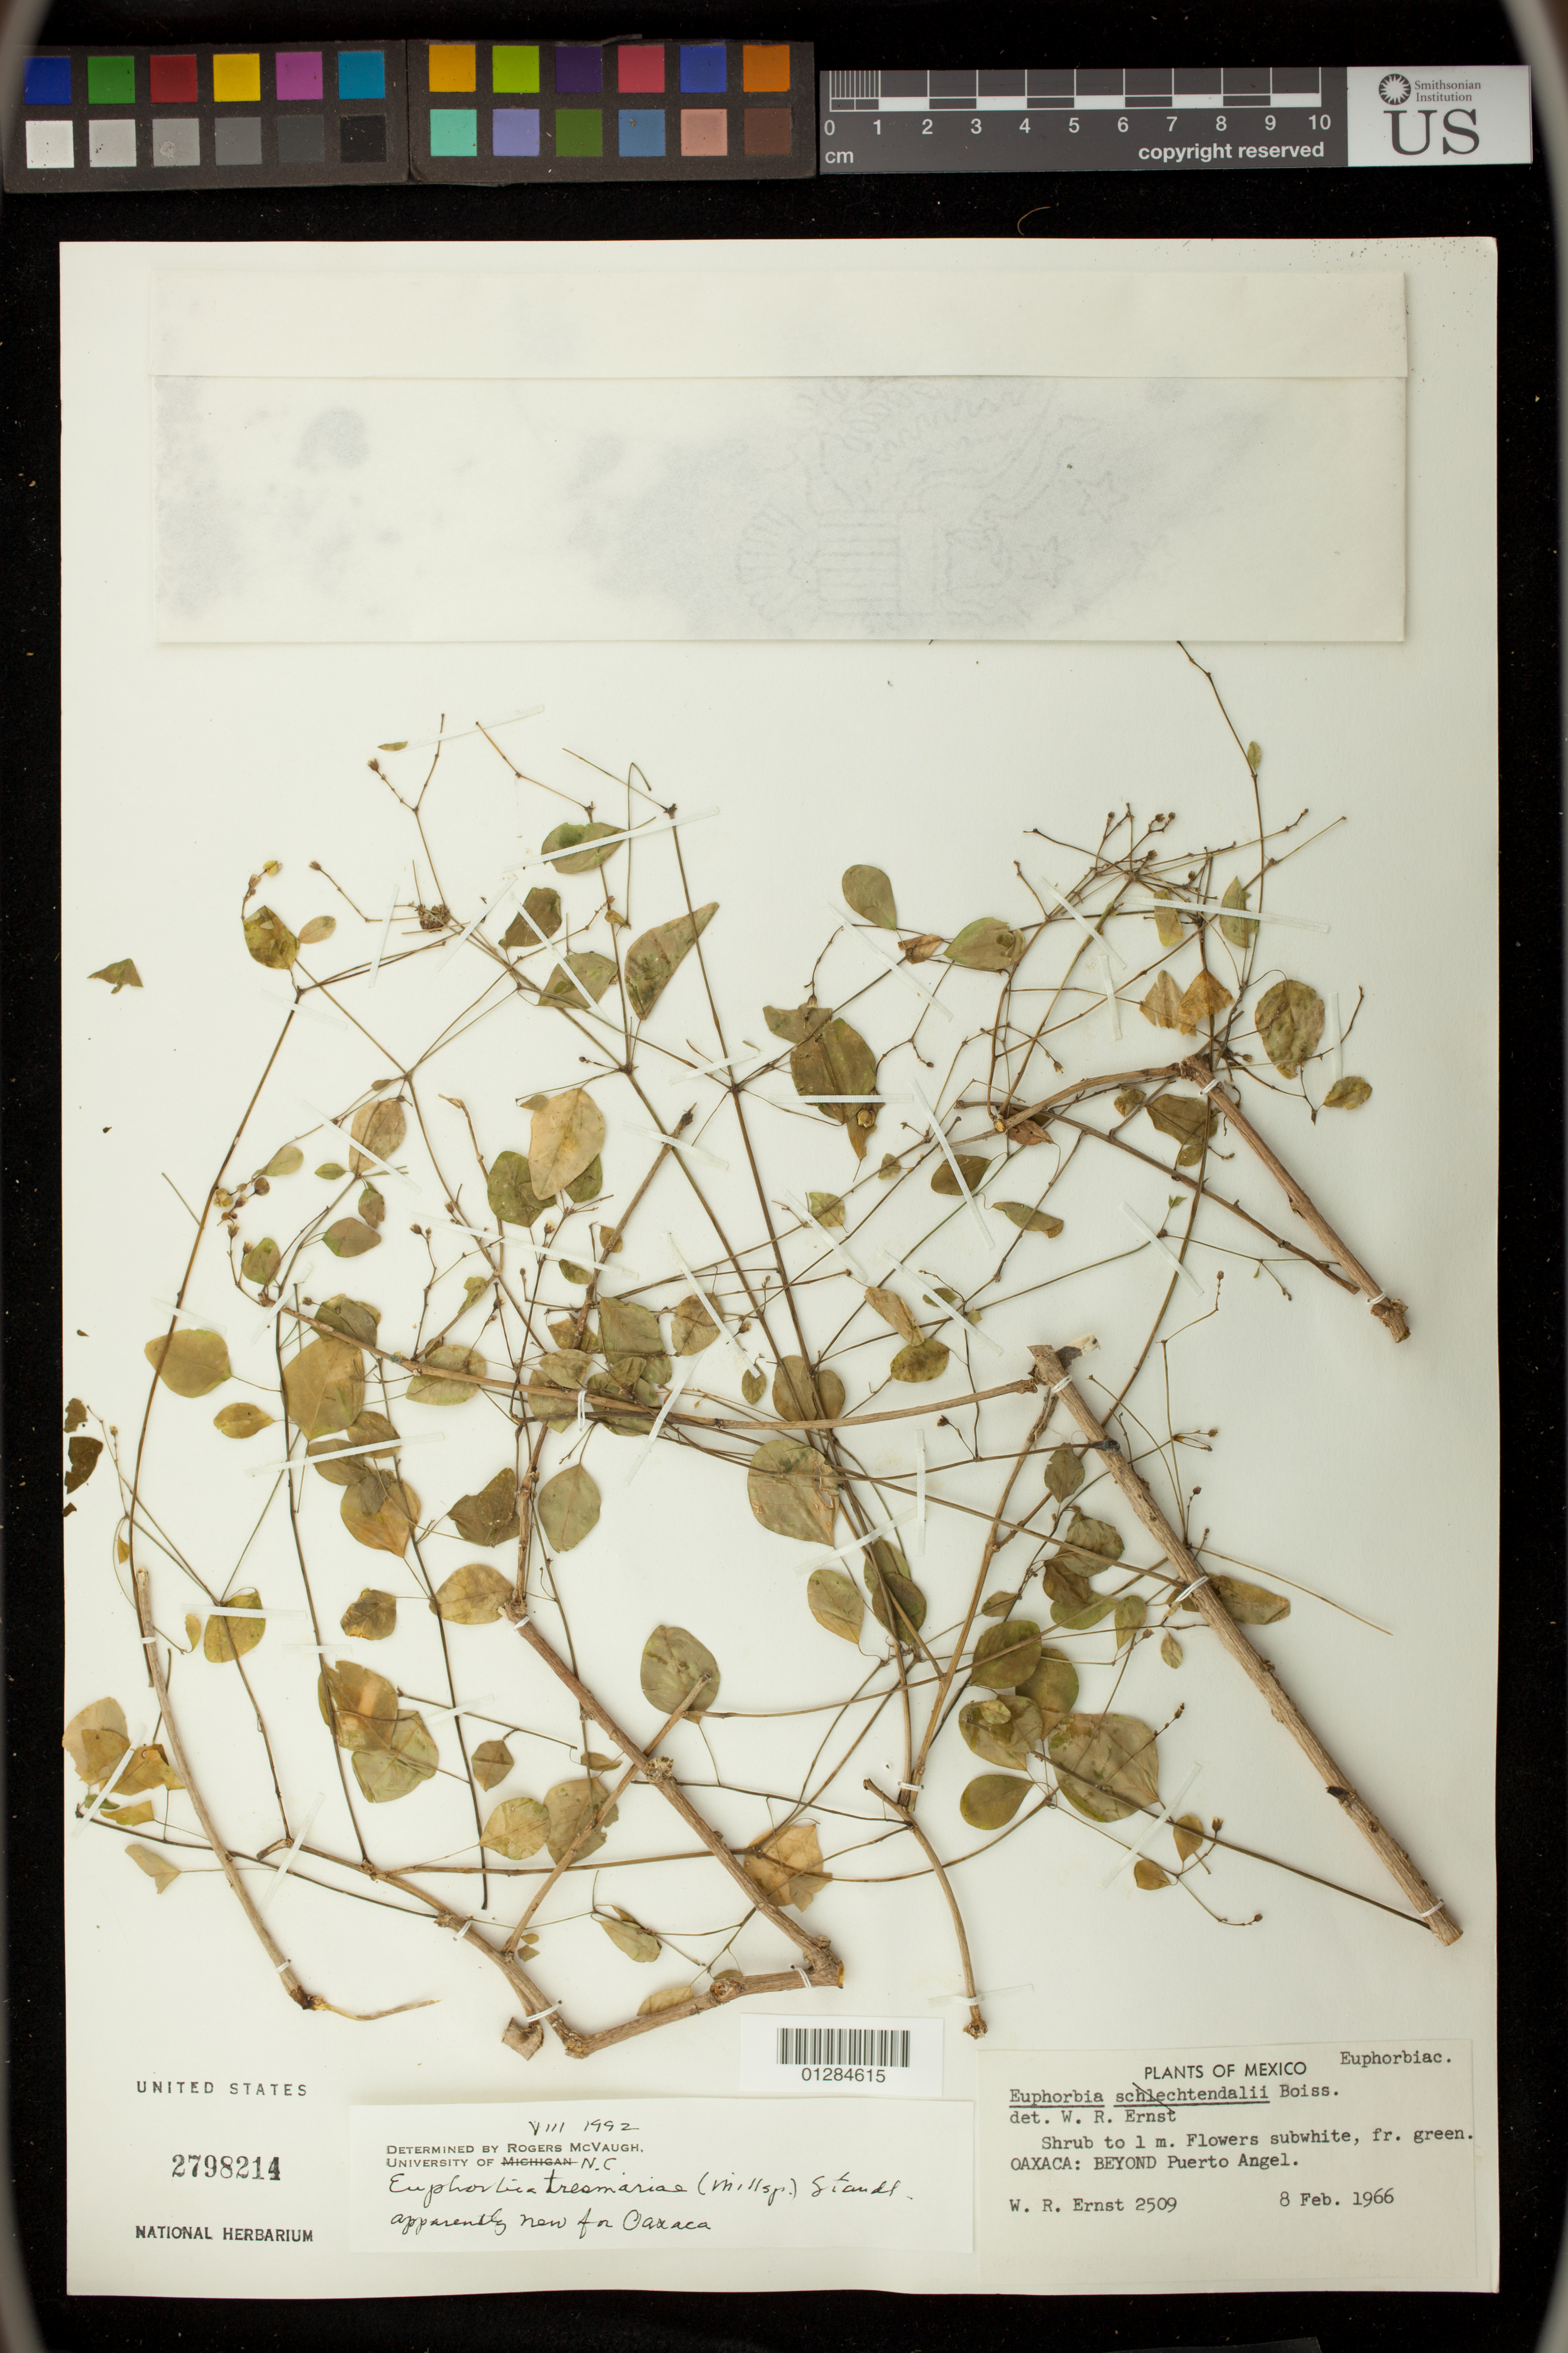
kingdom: Plantae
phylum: Tracheophyta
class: Magnoliopsida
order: Malpighiales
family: Euphorbiaceae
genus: Euphorbia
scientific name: Euphorbia tresmariae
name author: (Millsp.) Standl.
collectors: W. R. Ernst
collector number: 2509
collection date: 1966-02-08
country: Mexico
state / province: Oaxaca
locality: Beyond Puerto Angel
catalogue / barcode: US 2798214